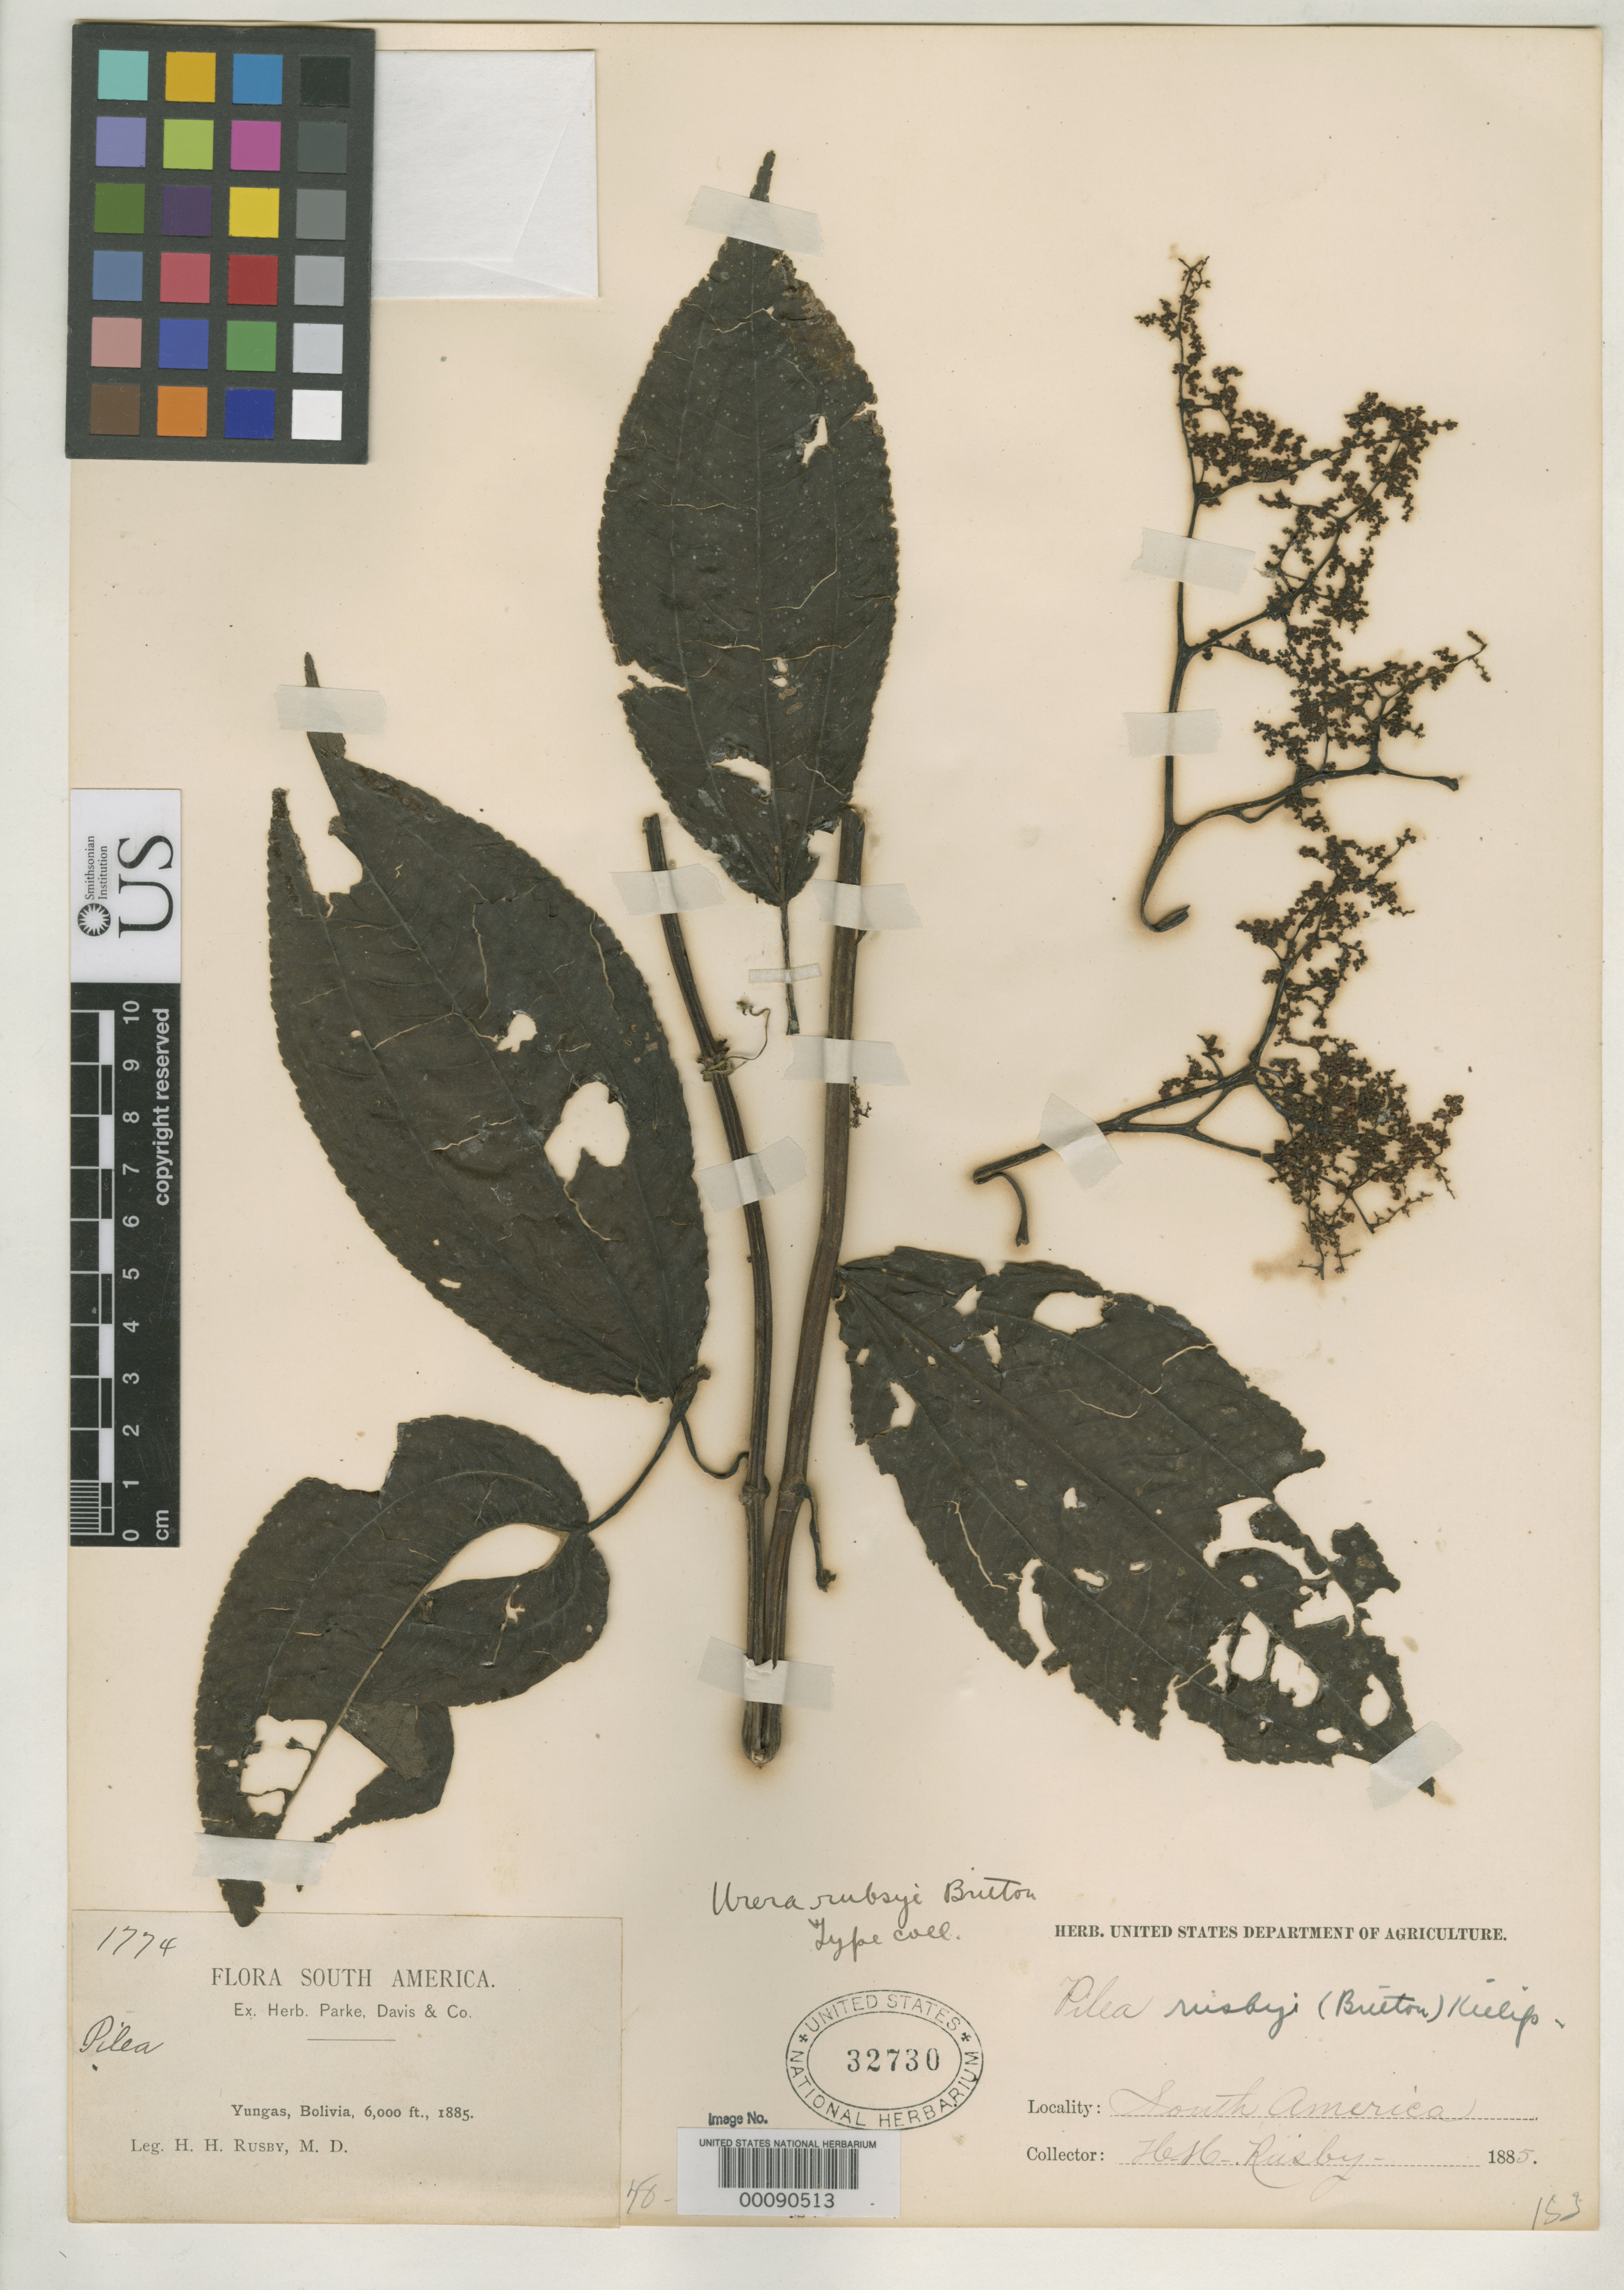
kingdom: Plantae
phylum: Tracheophyta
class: Magnoliopsida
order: Rosales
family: Urticaceae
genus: Urera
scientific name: Urera rusbyi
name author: Britton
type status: Isotype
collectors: H. H. Rusby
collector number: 1774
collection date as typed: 1885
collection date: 1885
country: Bolivia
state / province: La Páz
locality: Yungas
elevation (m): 1829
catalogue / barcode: US 32730